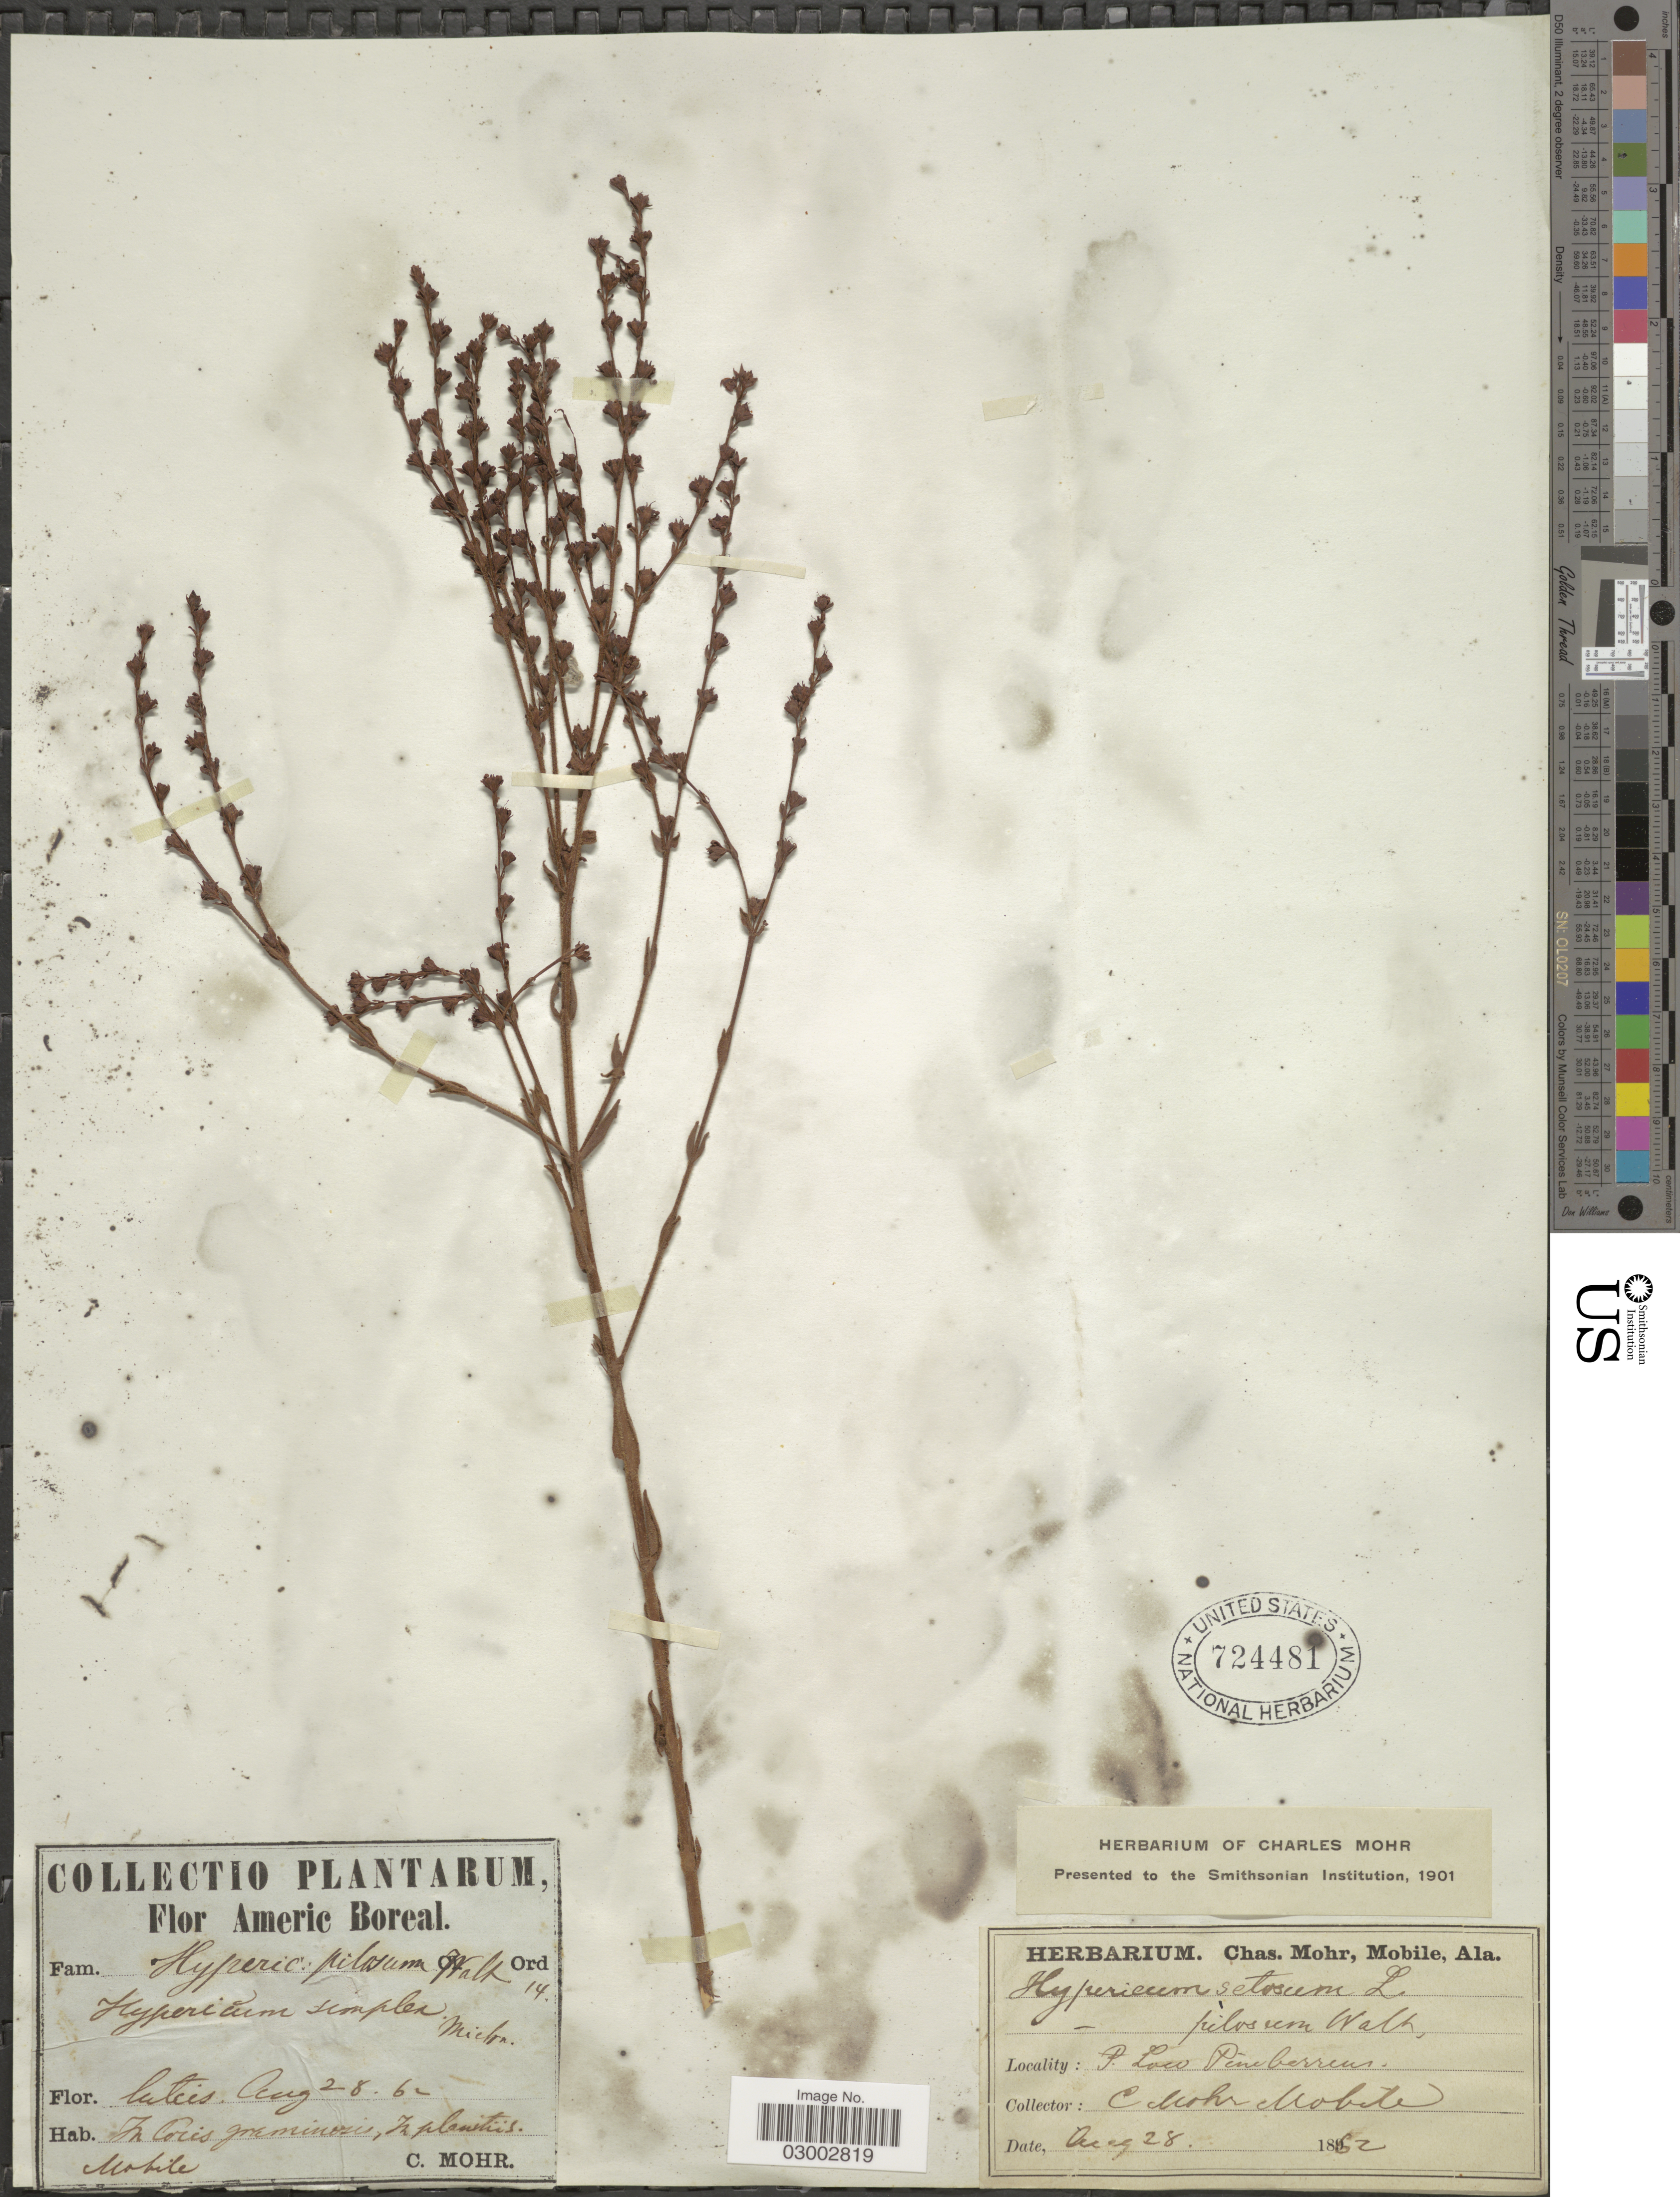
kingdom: Plantae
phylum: Tracheophyta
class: Magnoliopsida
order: Malpighiales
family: Hypericaceae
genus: Hypericum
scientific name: Hypericum setosum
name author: L.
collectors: Mohr, C. T. (herbarium)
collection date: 1862-08-28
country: United States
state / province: Alabama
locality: Low Pine barens. Mobile.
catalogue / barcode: US 724481